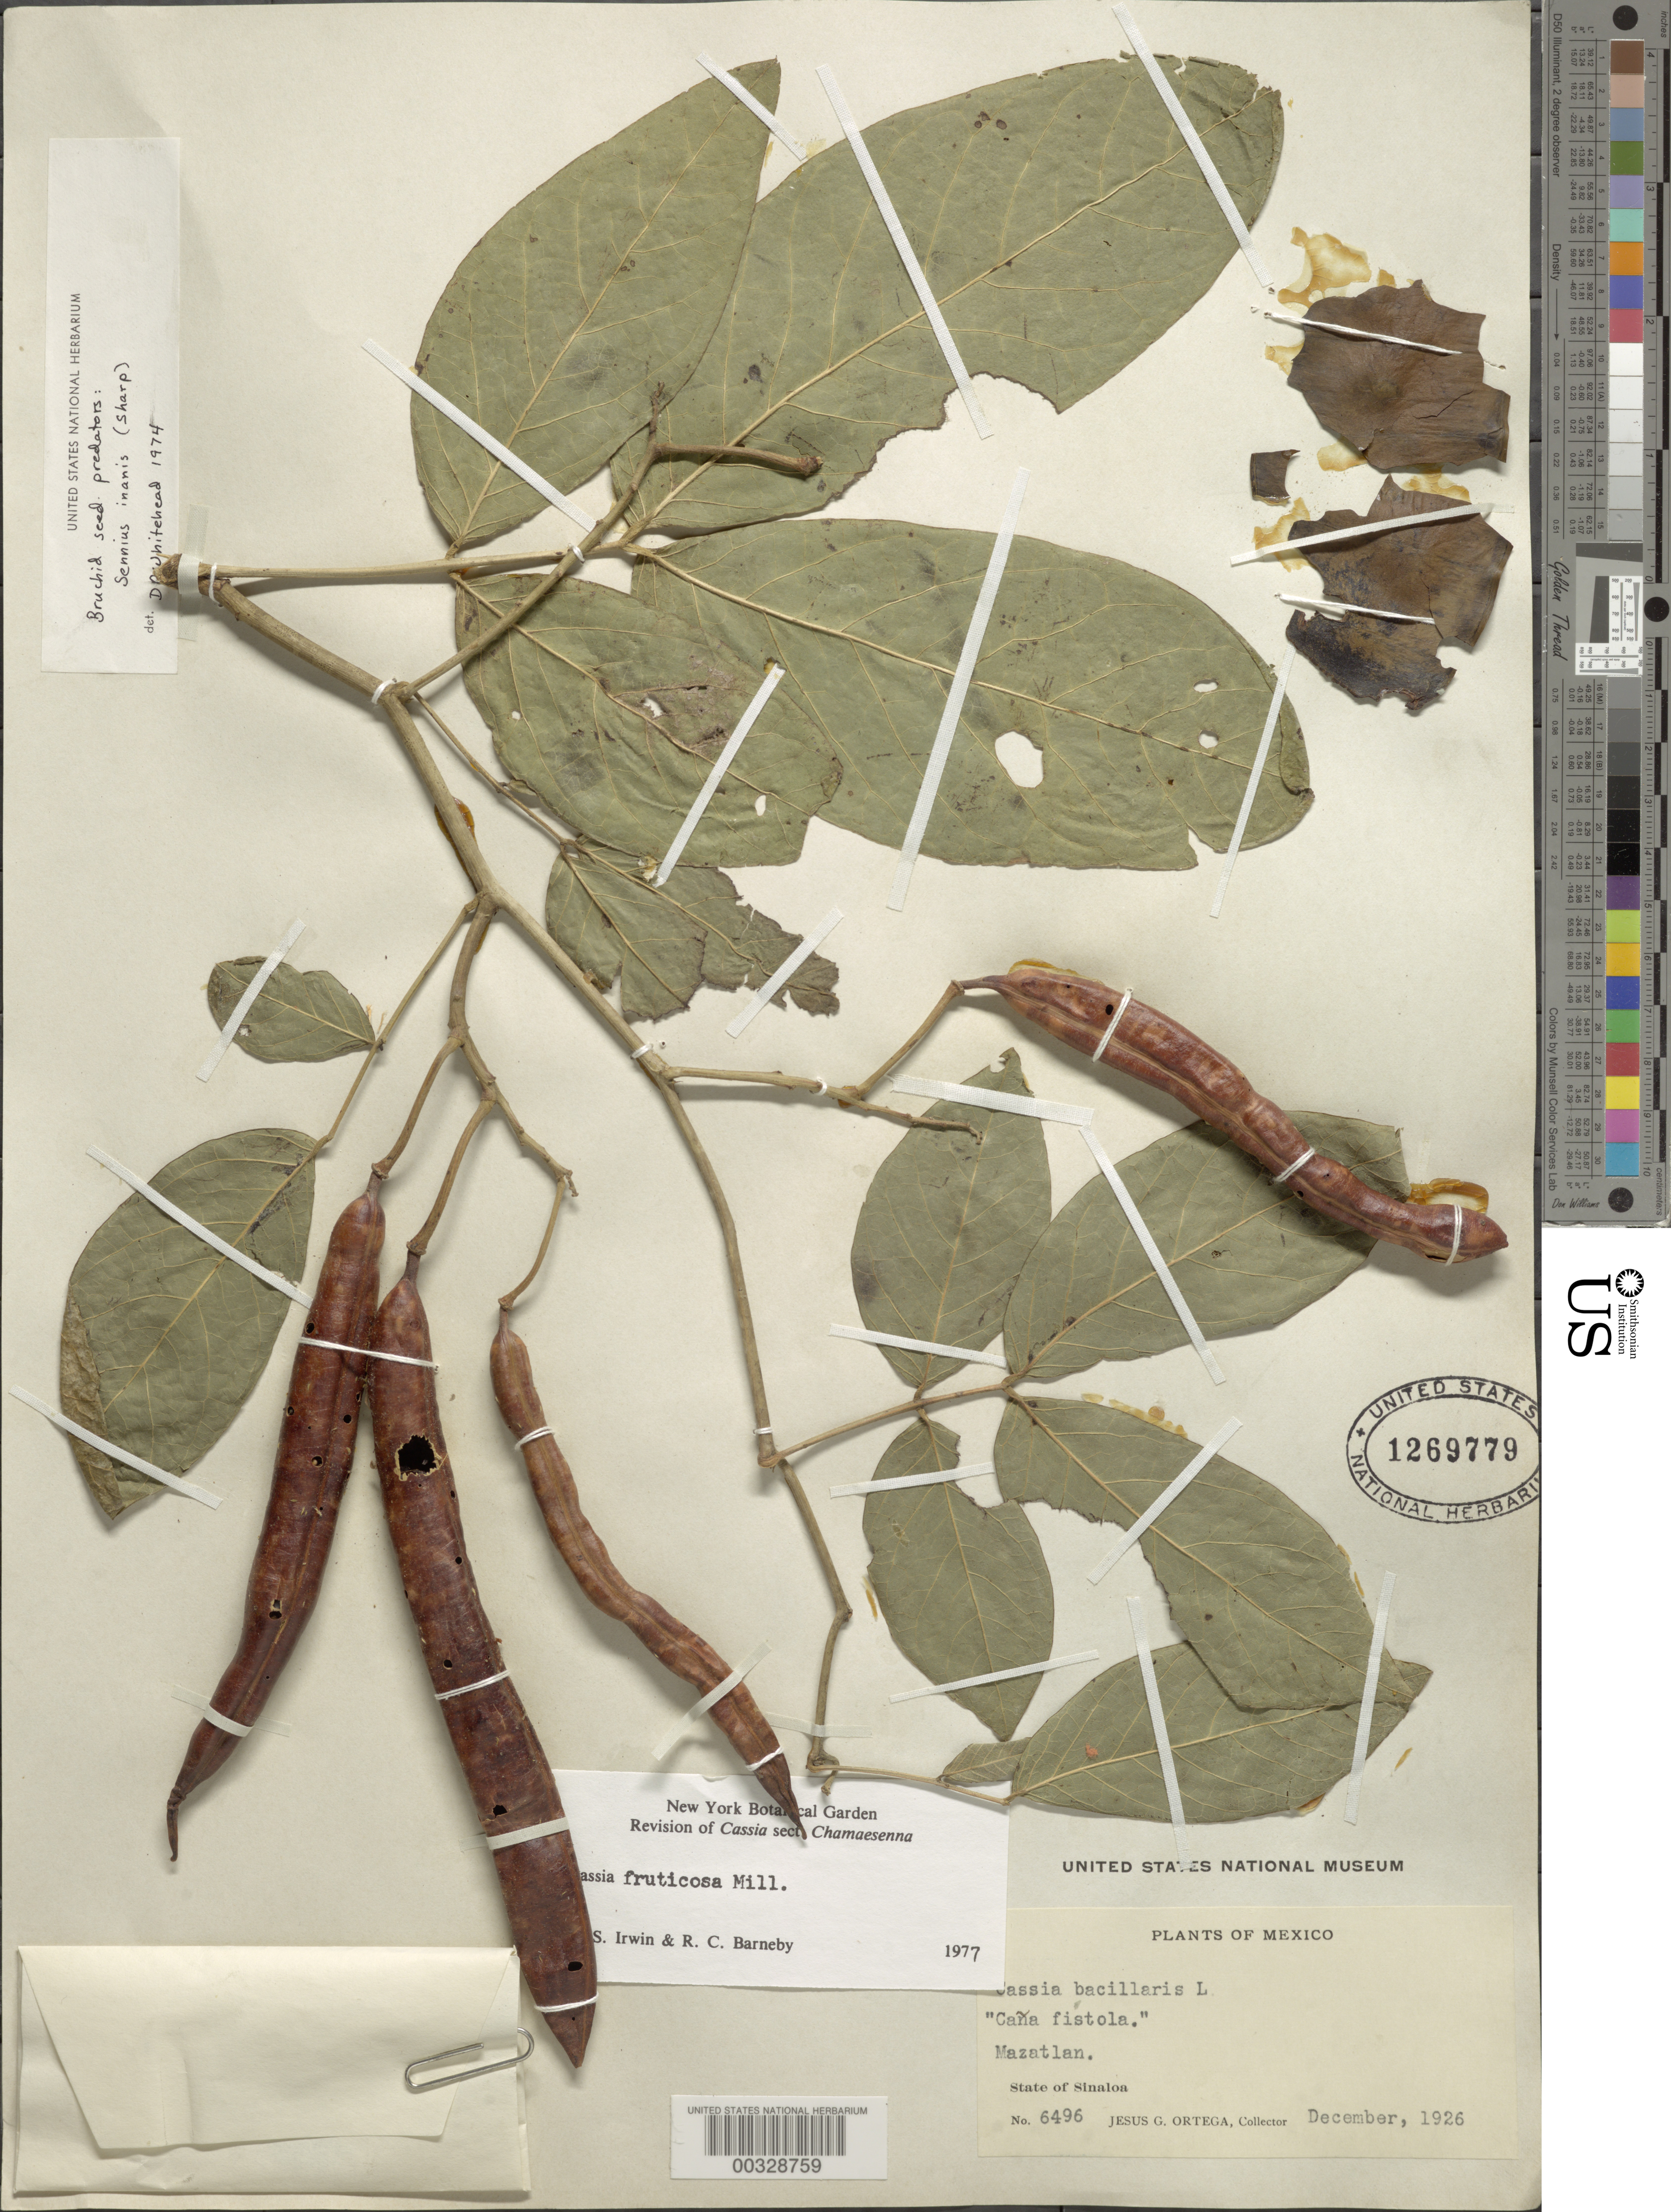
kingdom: Plantae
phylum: Tracheophyta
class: Magnoliopsida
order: Fabales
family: Fabaceae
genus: Senna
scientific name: Senna fruticosa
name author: (Benth.) H.S. Irwin & Barneby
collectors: J. Ortega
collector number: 6496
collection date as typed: Dec 1926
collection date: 1926-12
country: Mexico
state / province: Sinaloa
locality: Mazatlan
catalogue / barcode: US 1269779